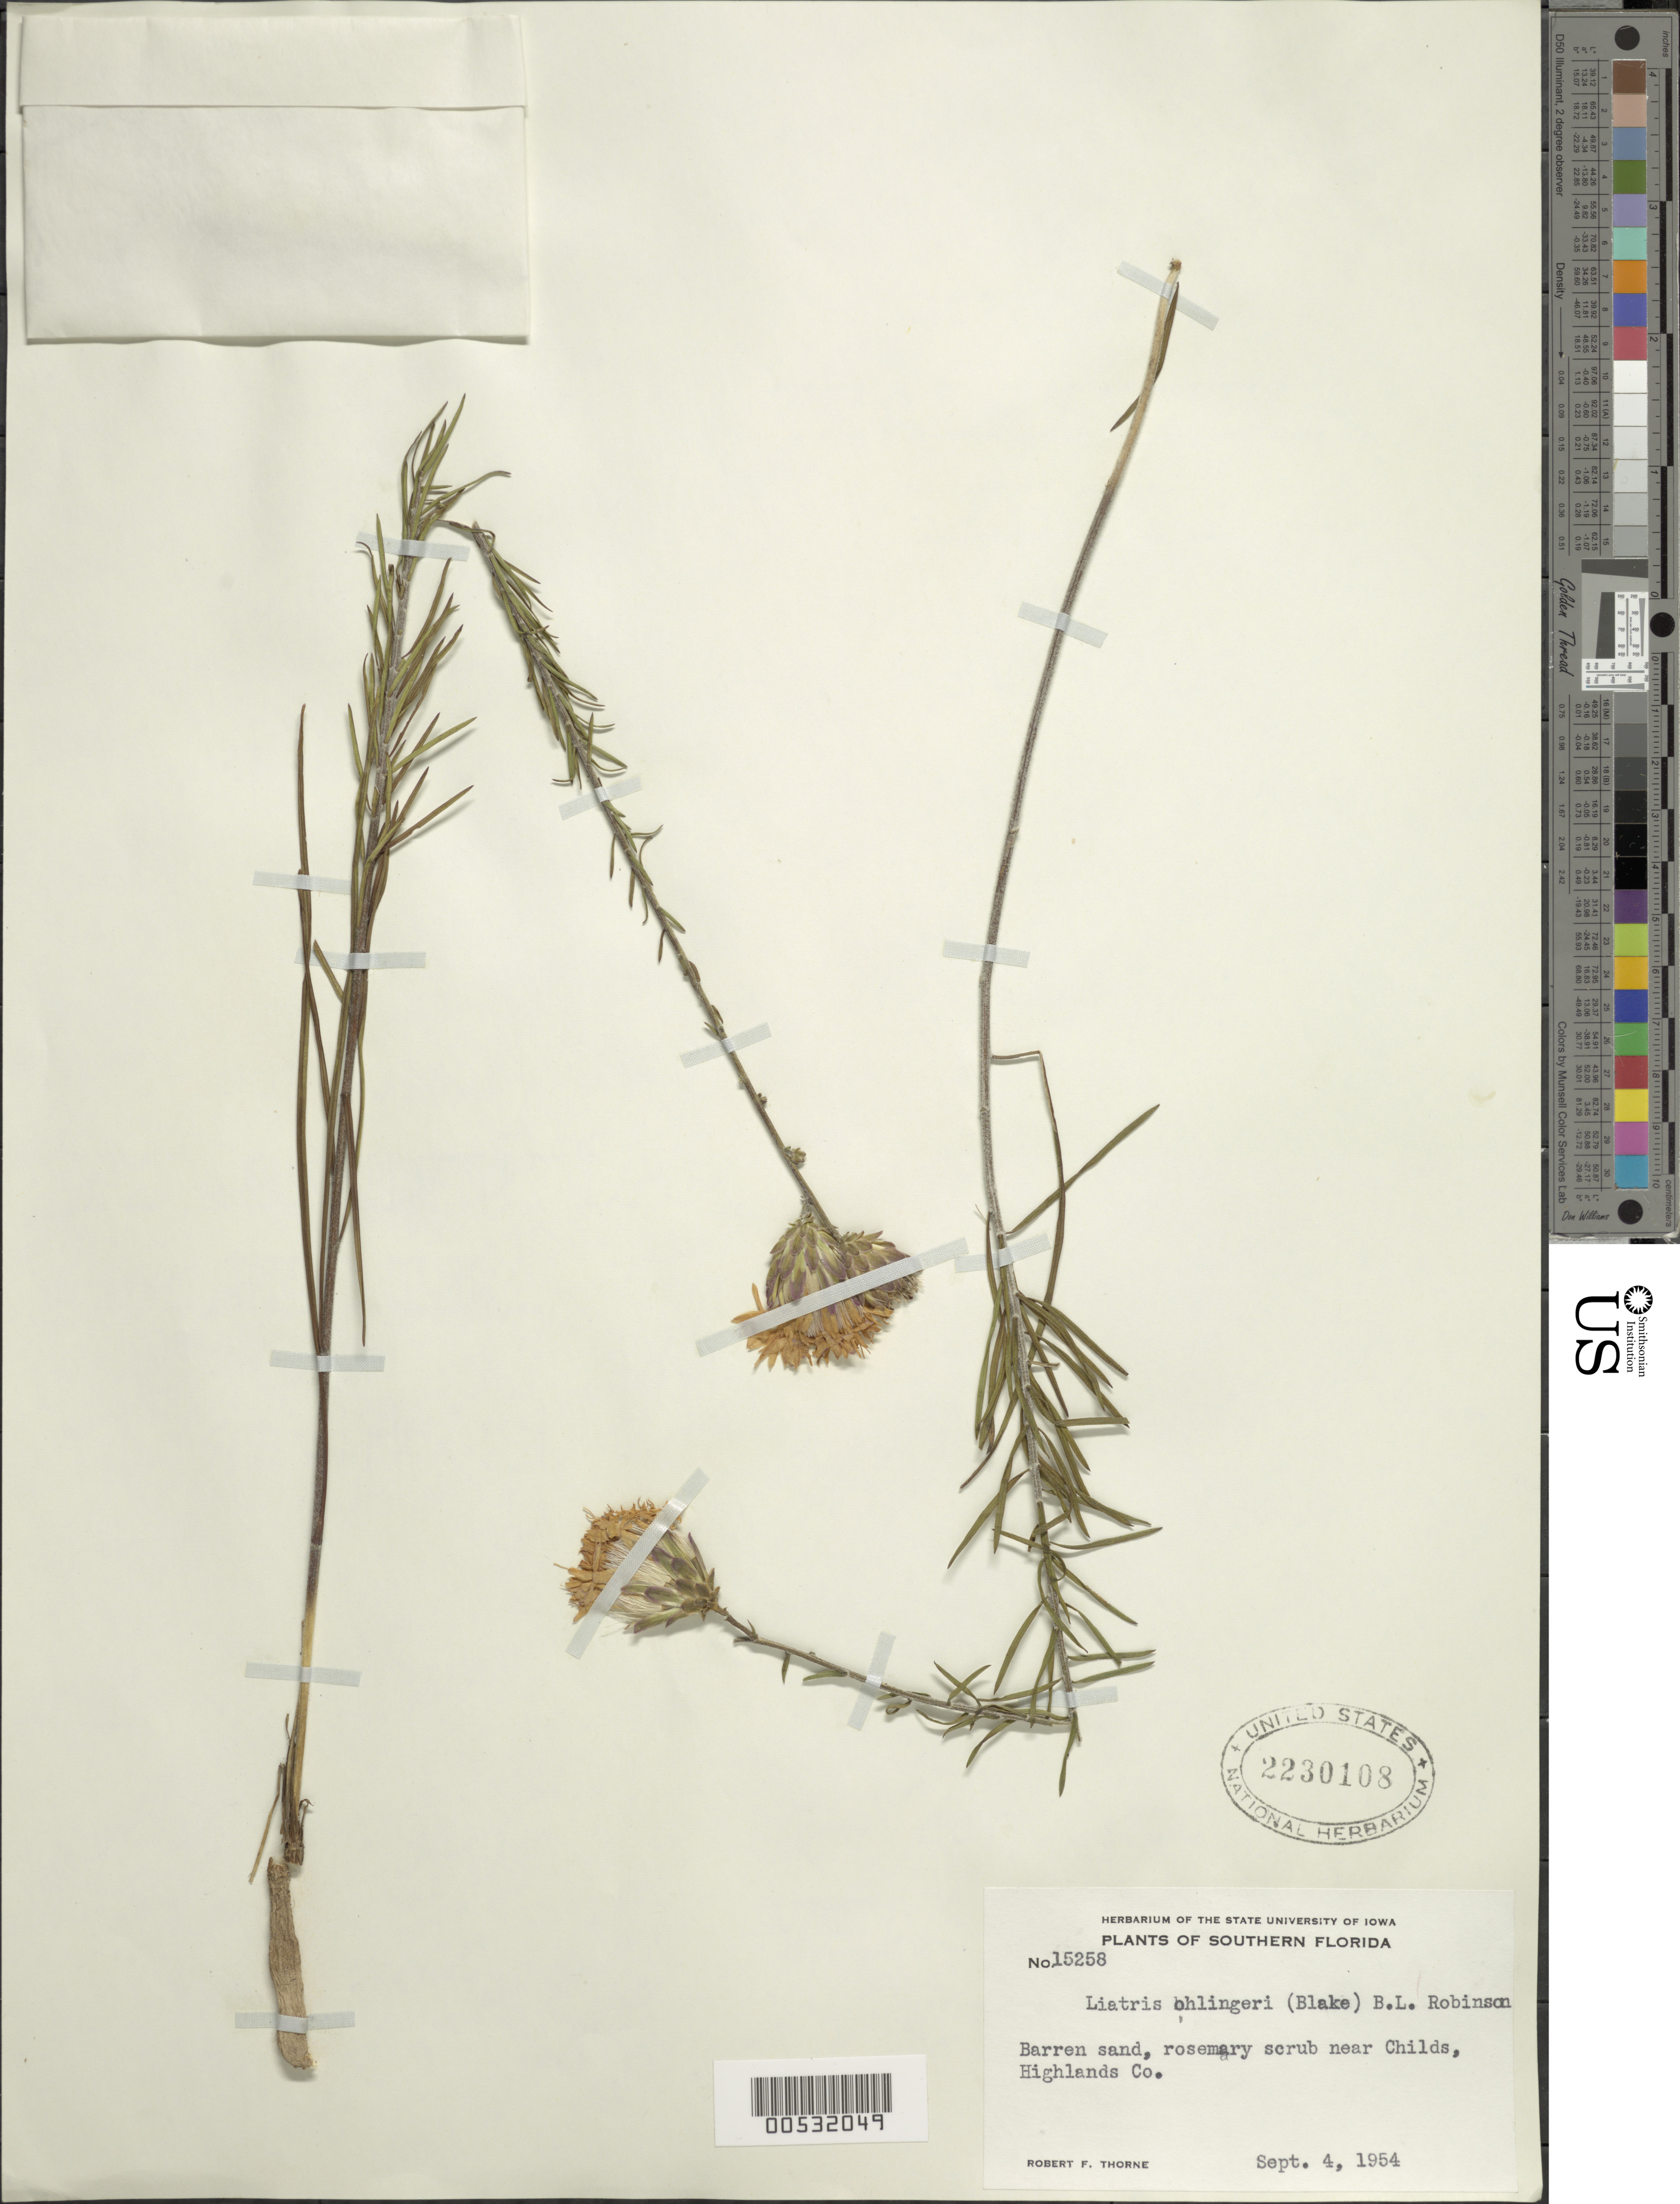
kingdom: Plantae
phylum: Tracheophyta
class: Magnoliopsida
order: Asterales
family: Asteraceae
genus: Liatris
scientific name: Liatris ohlingerae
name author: (S.F. Blake) B.L. Rob.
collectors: R. F. Thorne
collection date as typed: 04 Sep 1954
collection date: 1954-09-04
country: United States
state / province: Florida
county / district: Highlands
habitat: Barren sand, rosemary scrub.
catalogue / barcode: US 2230108